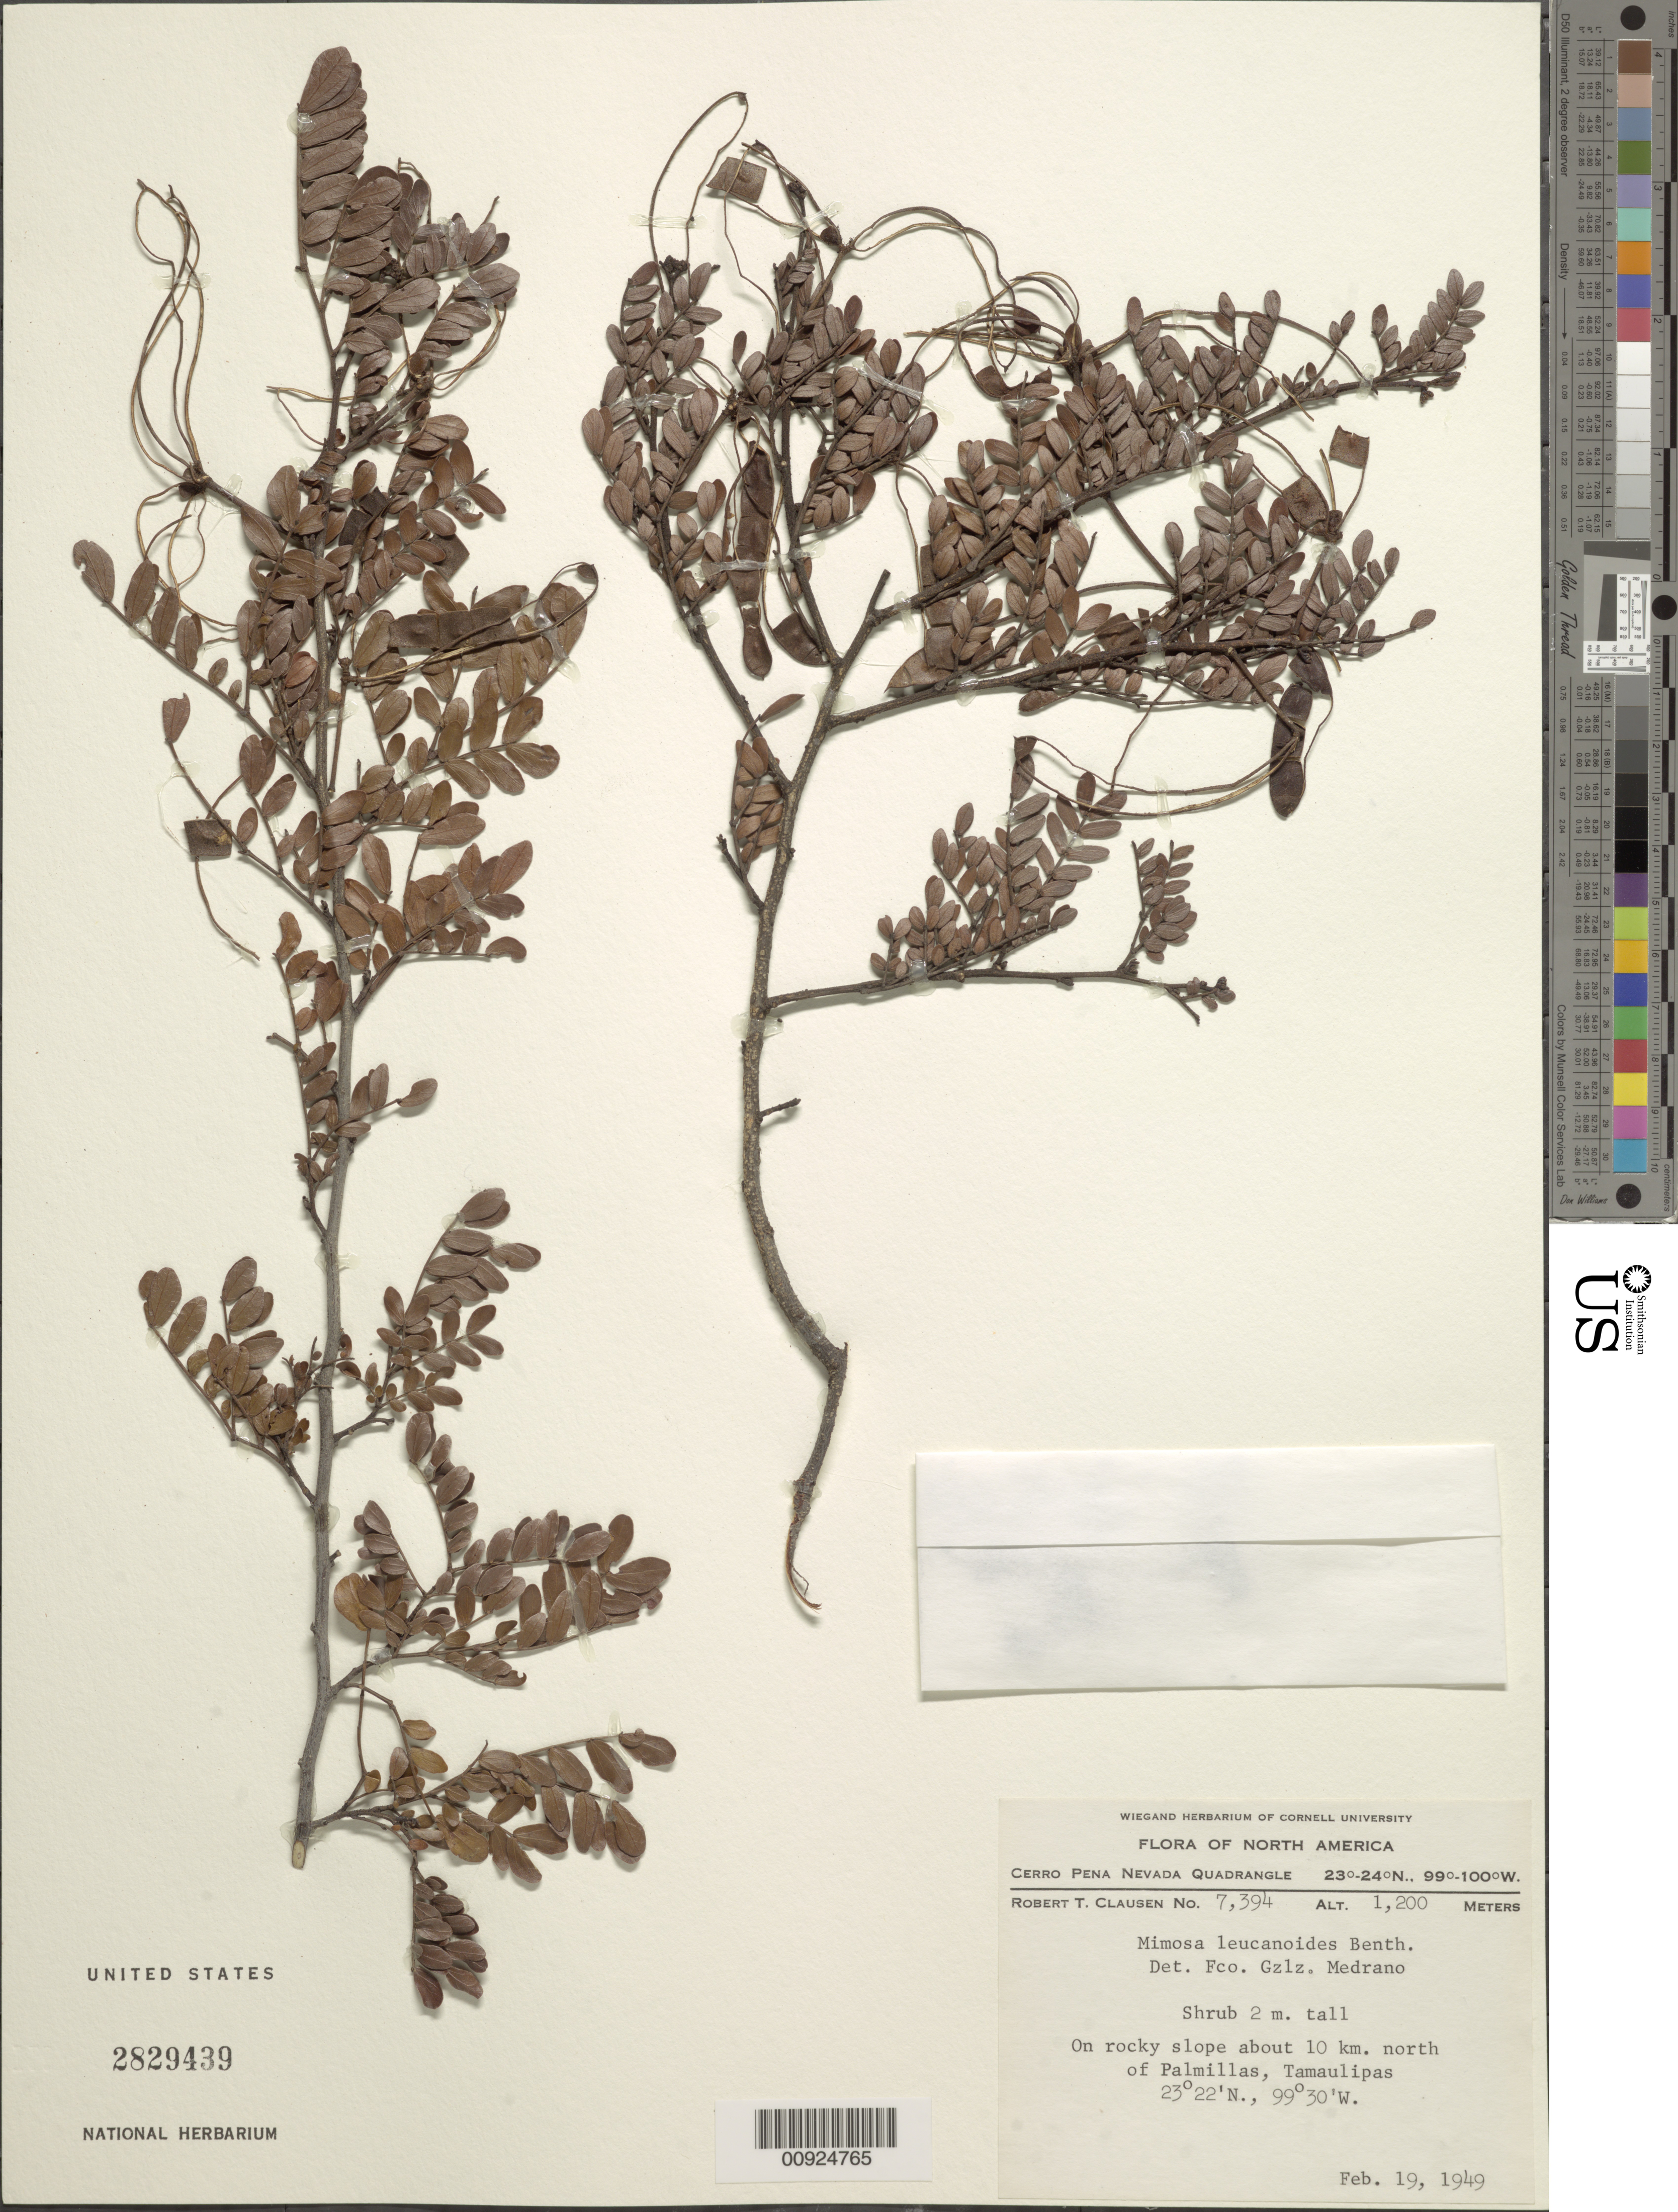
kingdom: Plantae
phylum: Tracheophyta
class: Magnoliopsida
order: Fabales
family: Fabaceae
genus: Mimosa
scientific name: Mimosa leucaenoides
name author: Benth.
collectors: R. T. Clausen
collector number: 7,394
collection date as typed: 19 Feb 1949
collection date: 1949-02-19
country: Mexico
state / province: Tamaulipas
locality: About 10 km. north of Palmillas, Tamaulipas.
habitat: On rocky slope.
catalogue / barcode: US 2829439